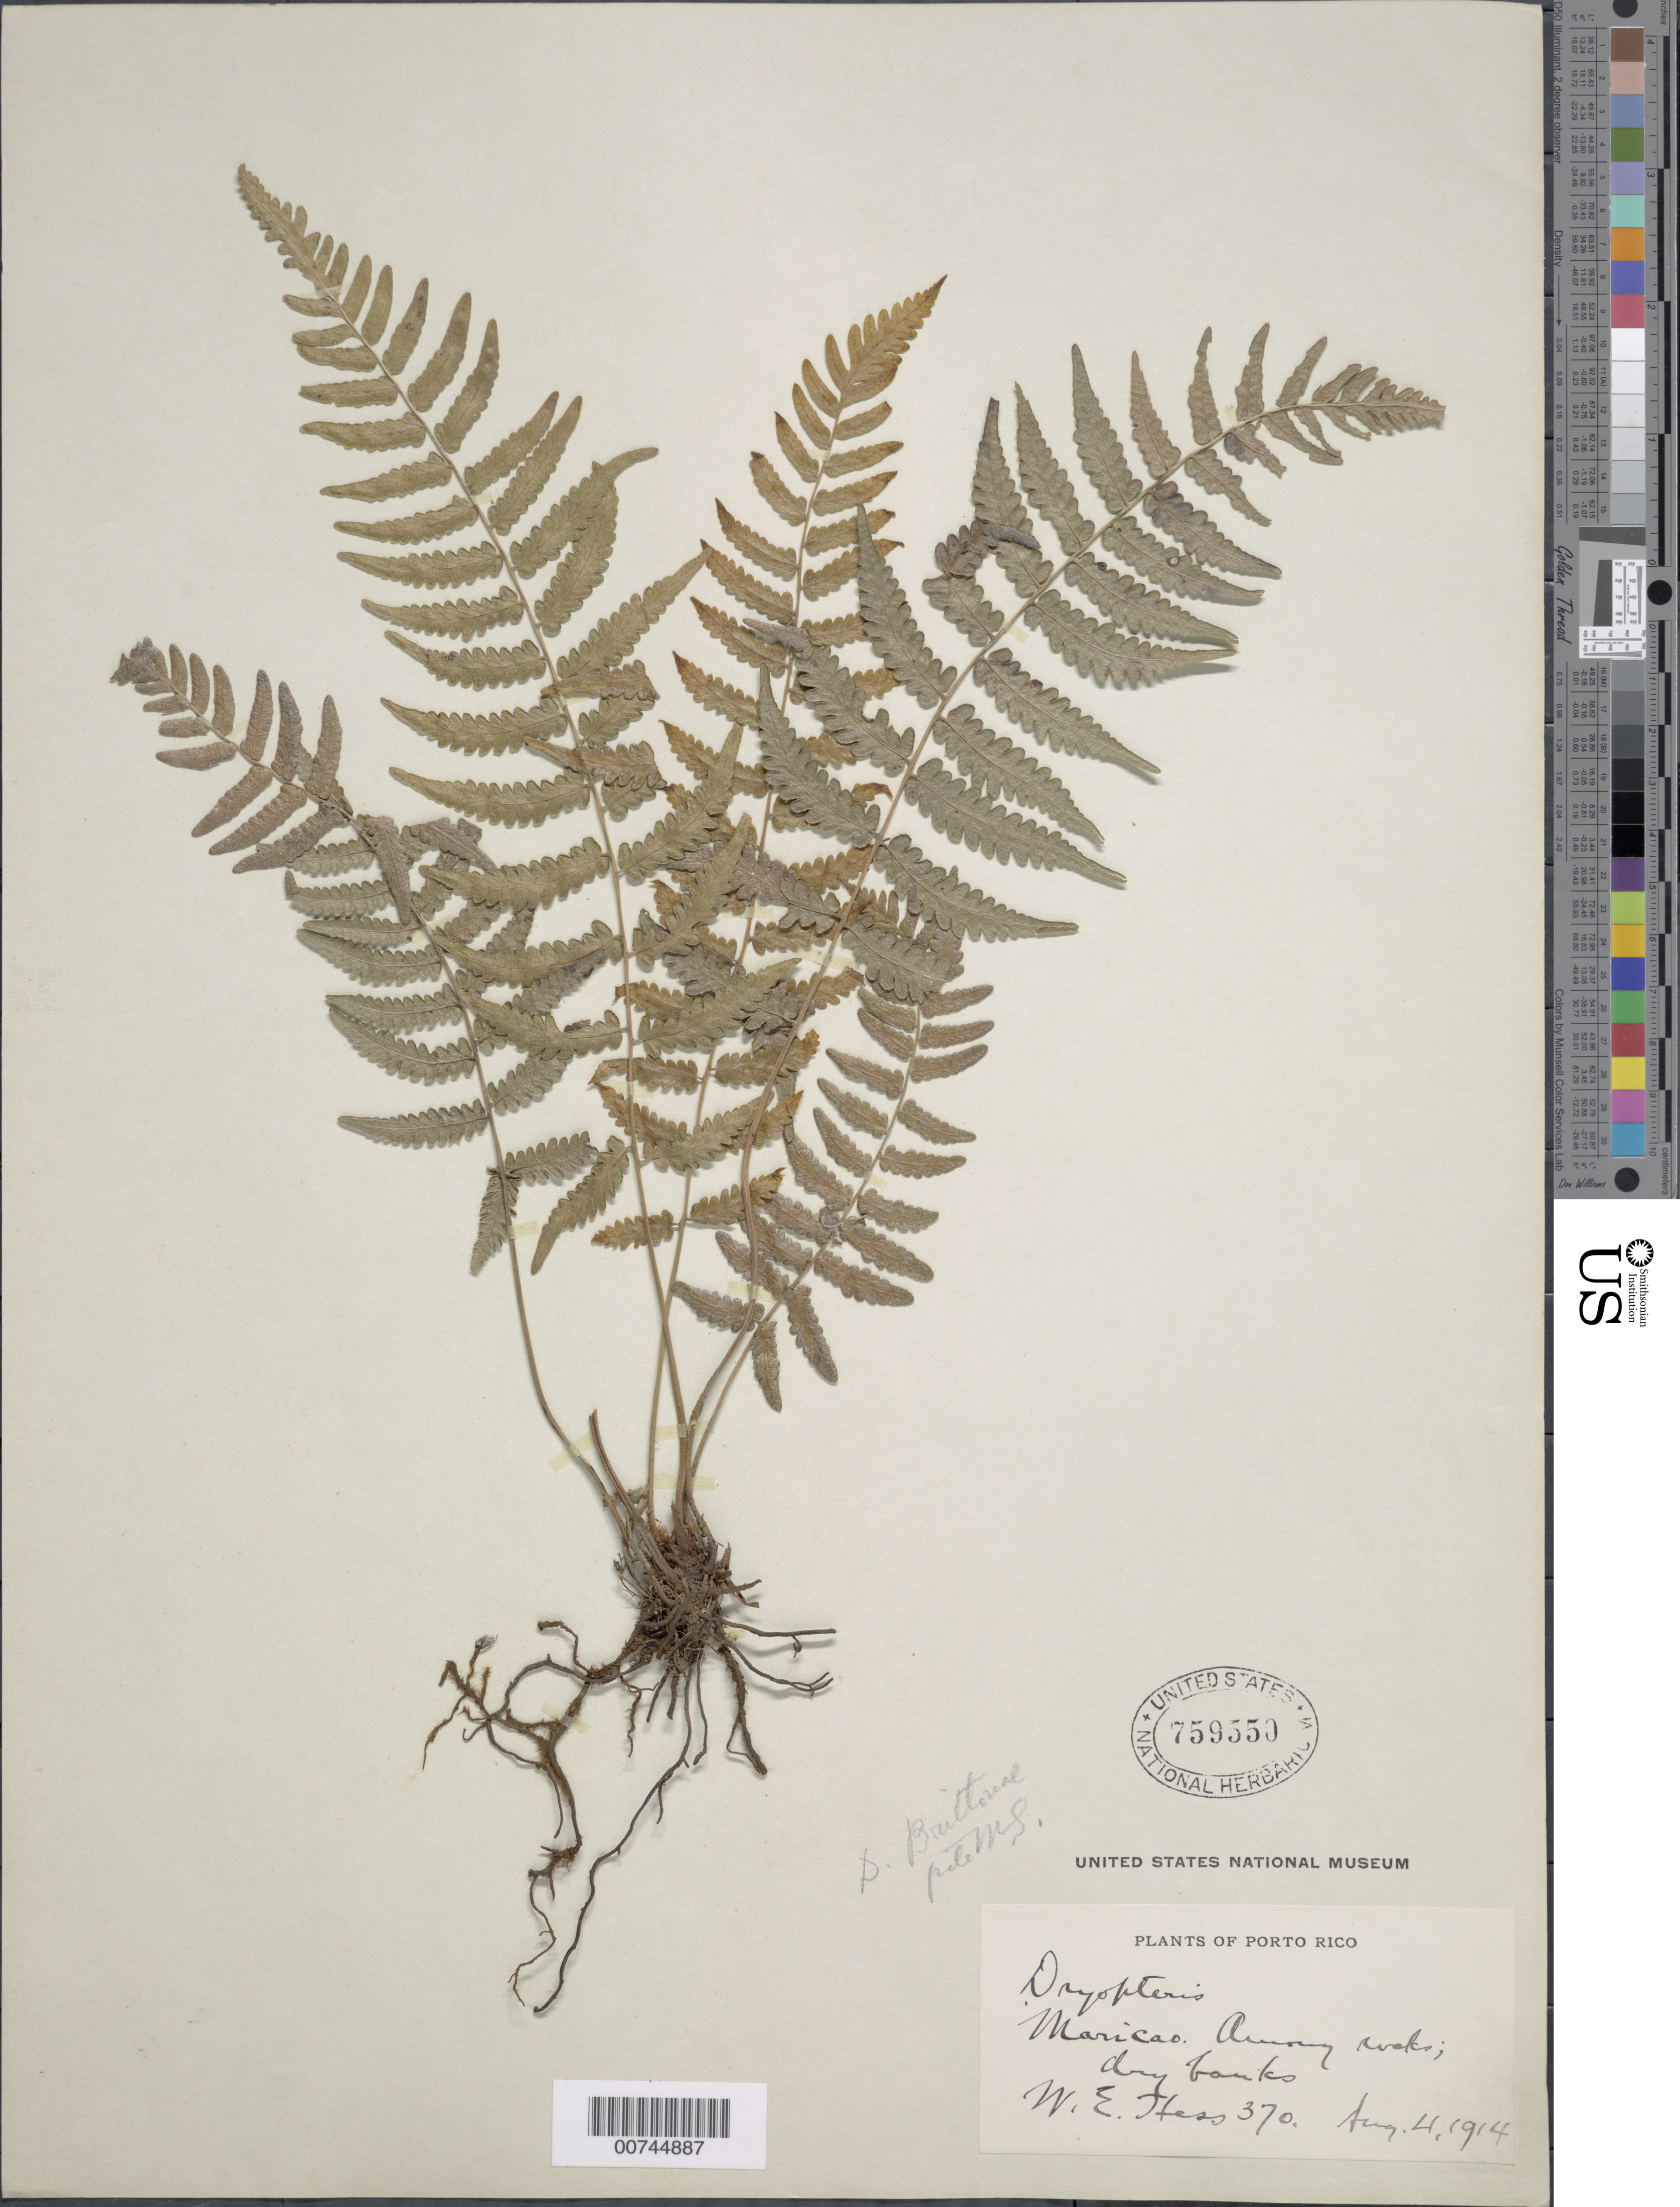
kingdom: Plantae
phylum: Tracheophyta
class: Polypodiopsida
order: Polypodiales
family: Thelypteridaceae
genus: Goniopteris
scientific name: Goniopteris brittonae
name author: (Slosson ex Maxon) Ching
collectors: W. Hess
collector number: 370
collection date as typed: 04 Apr 1914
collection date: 1914-04-04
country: Puerto Rico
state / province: Maricao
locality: Maricao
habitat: Among rocks, dry banks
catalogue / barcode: US 759550